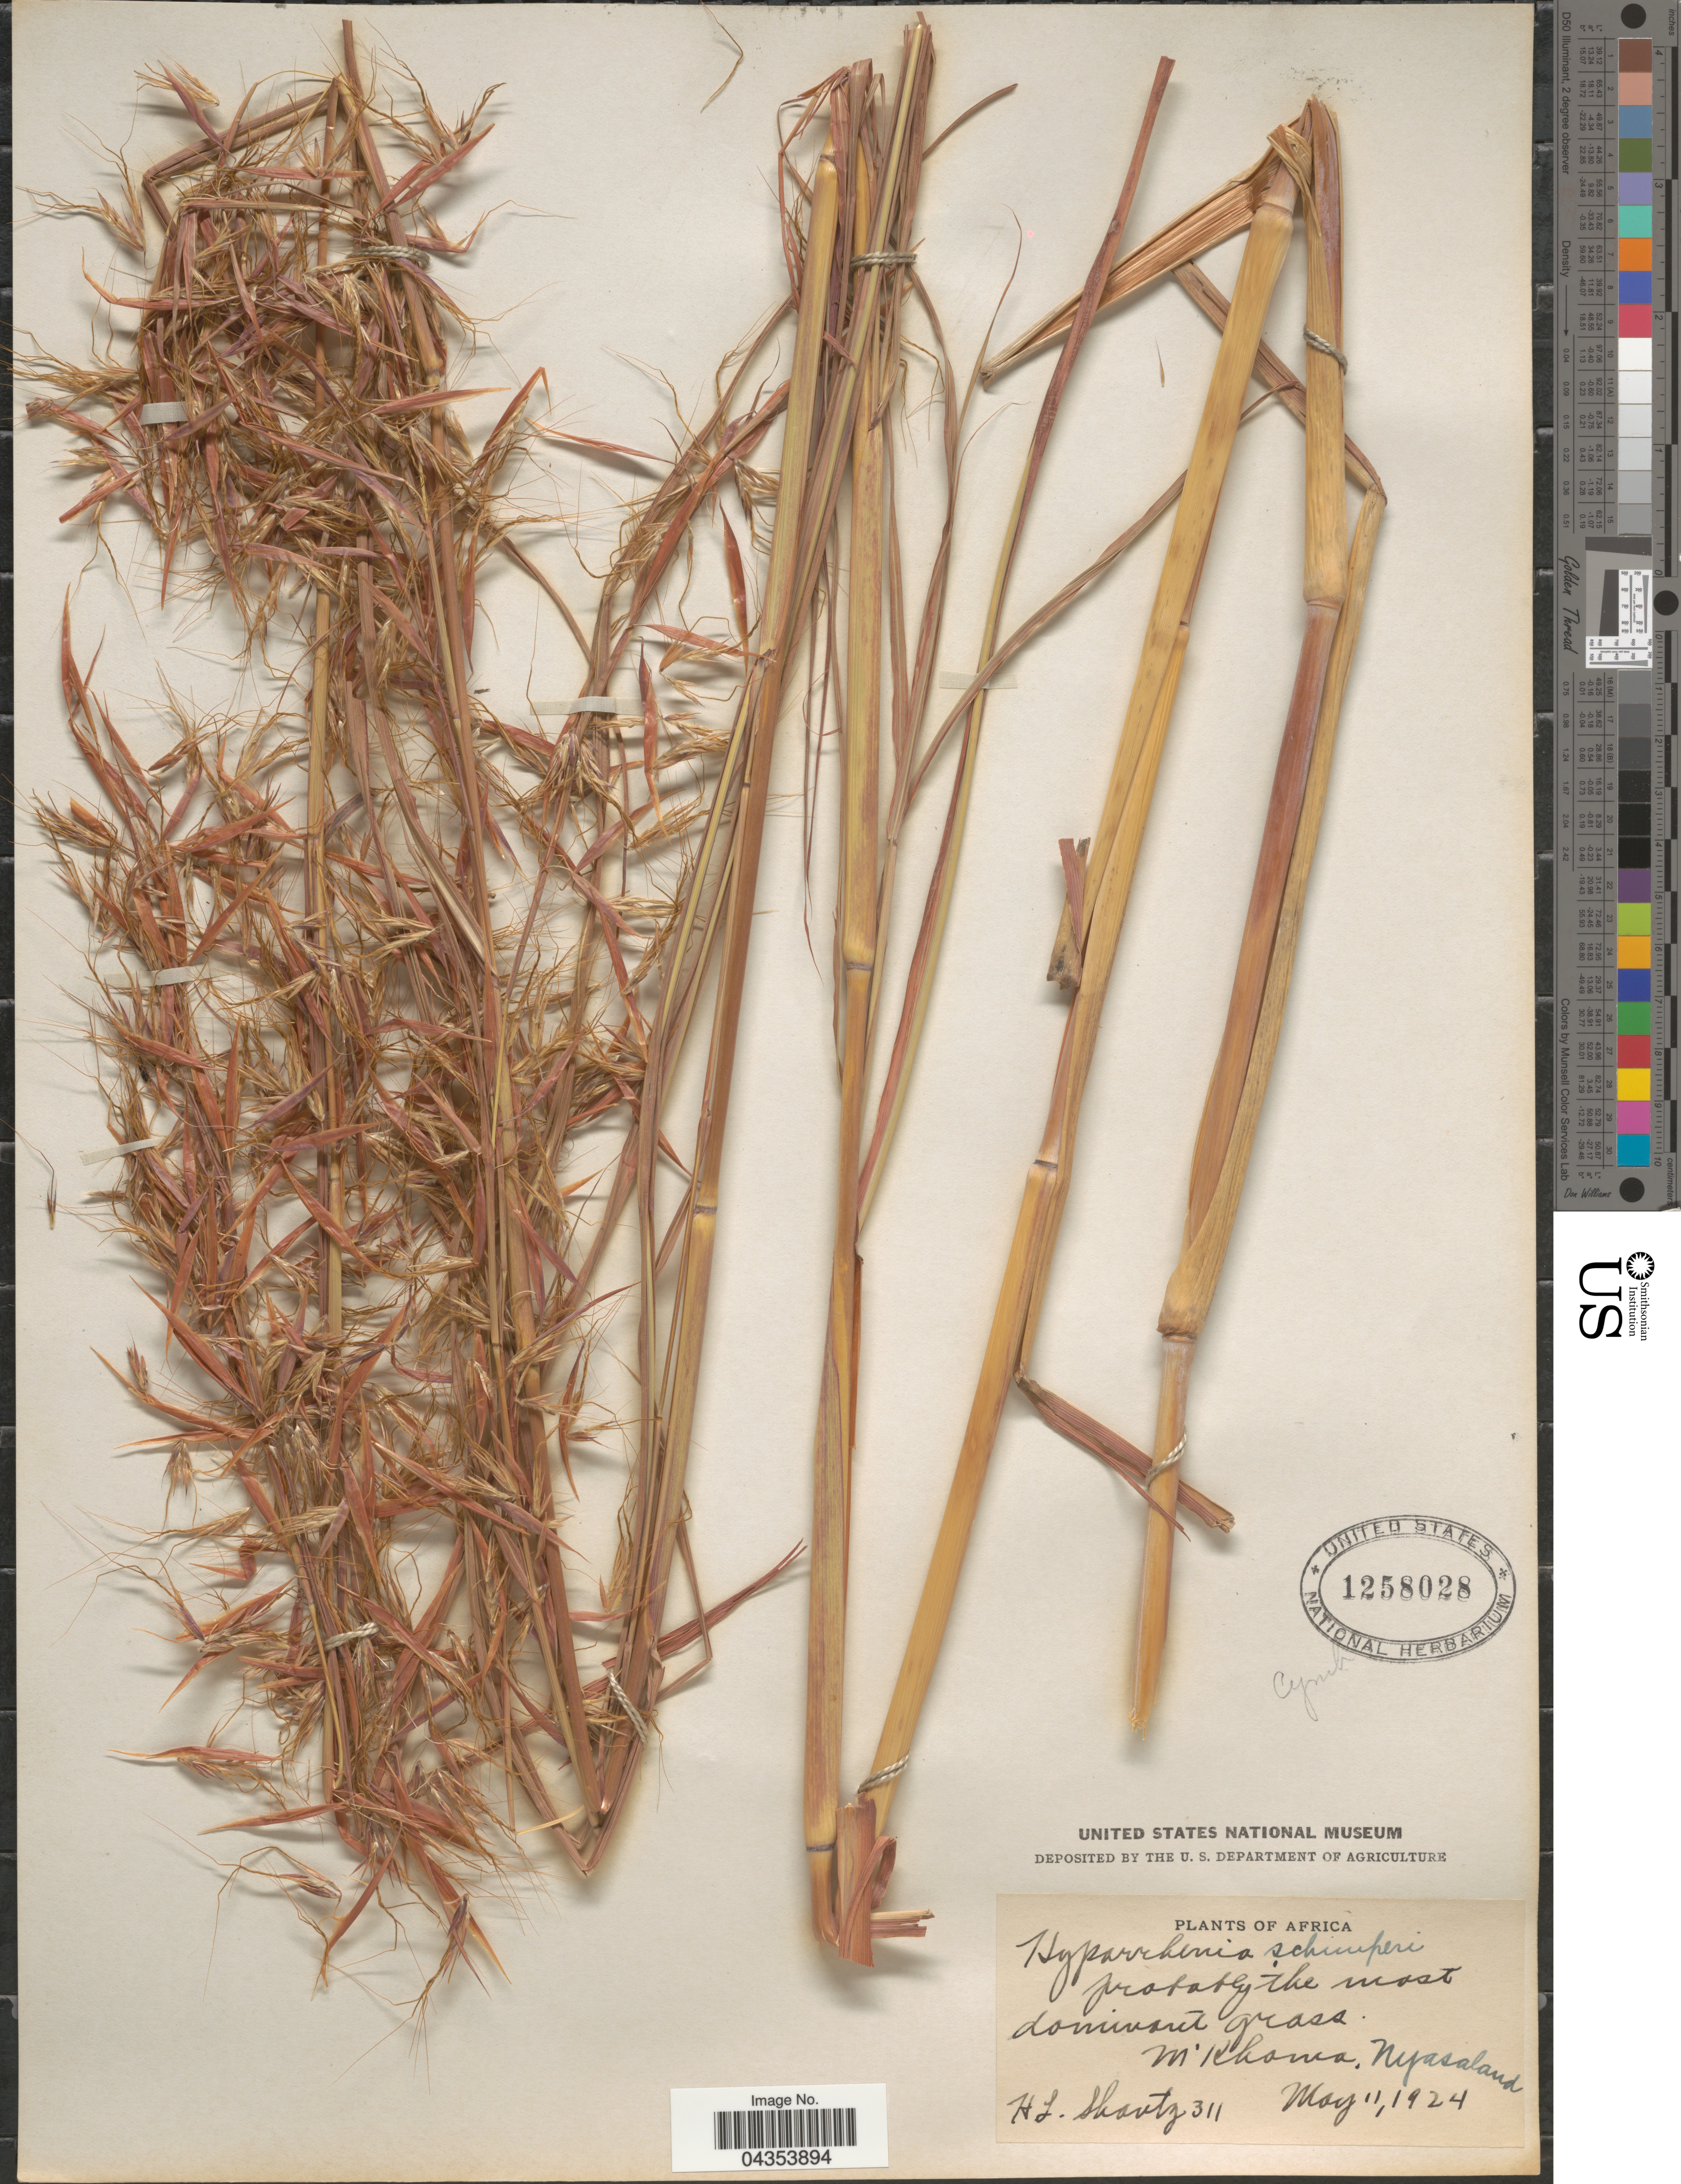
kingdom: Plantae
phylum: Tracheophyta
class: Liliopsida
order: Poales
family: Poaceae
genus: Hyparrhenia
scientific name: Hyparrhenia schimperi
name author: (Hochst. ex A. Rich.) Andersson ex Stapf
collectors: H. Shantz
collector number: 311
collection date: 1924-05-11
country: Malawi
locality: M'Khoma, Nyasaland.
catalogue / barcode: US 1258028